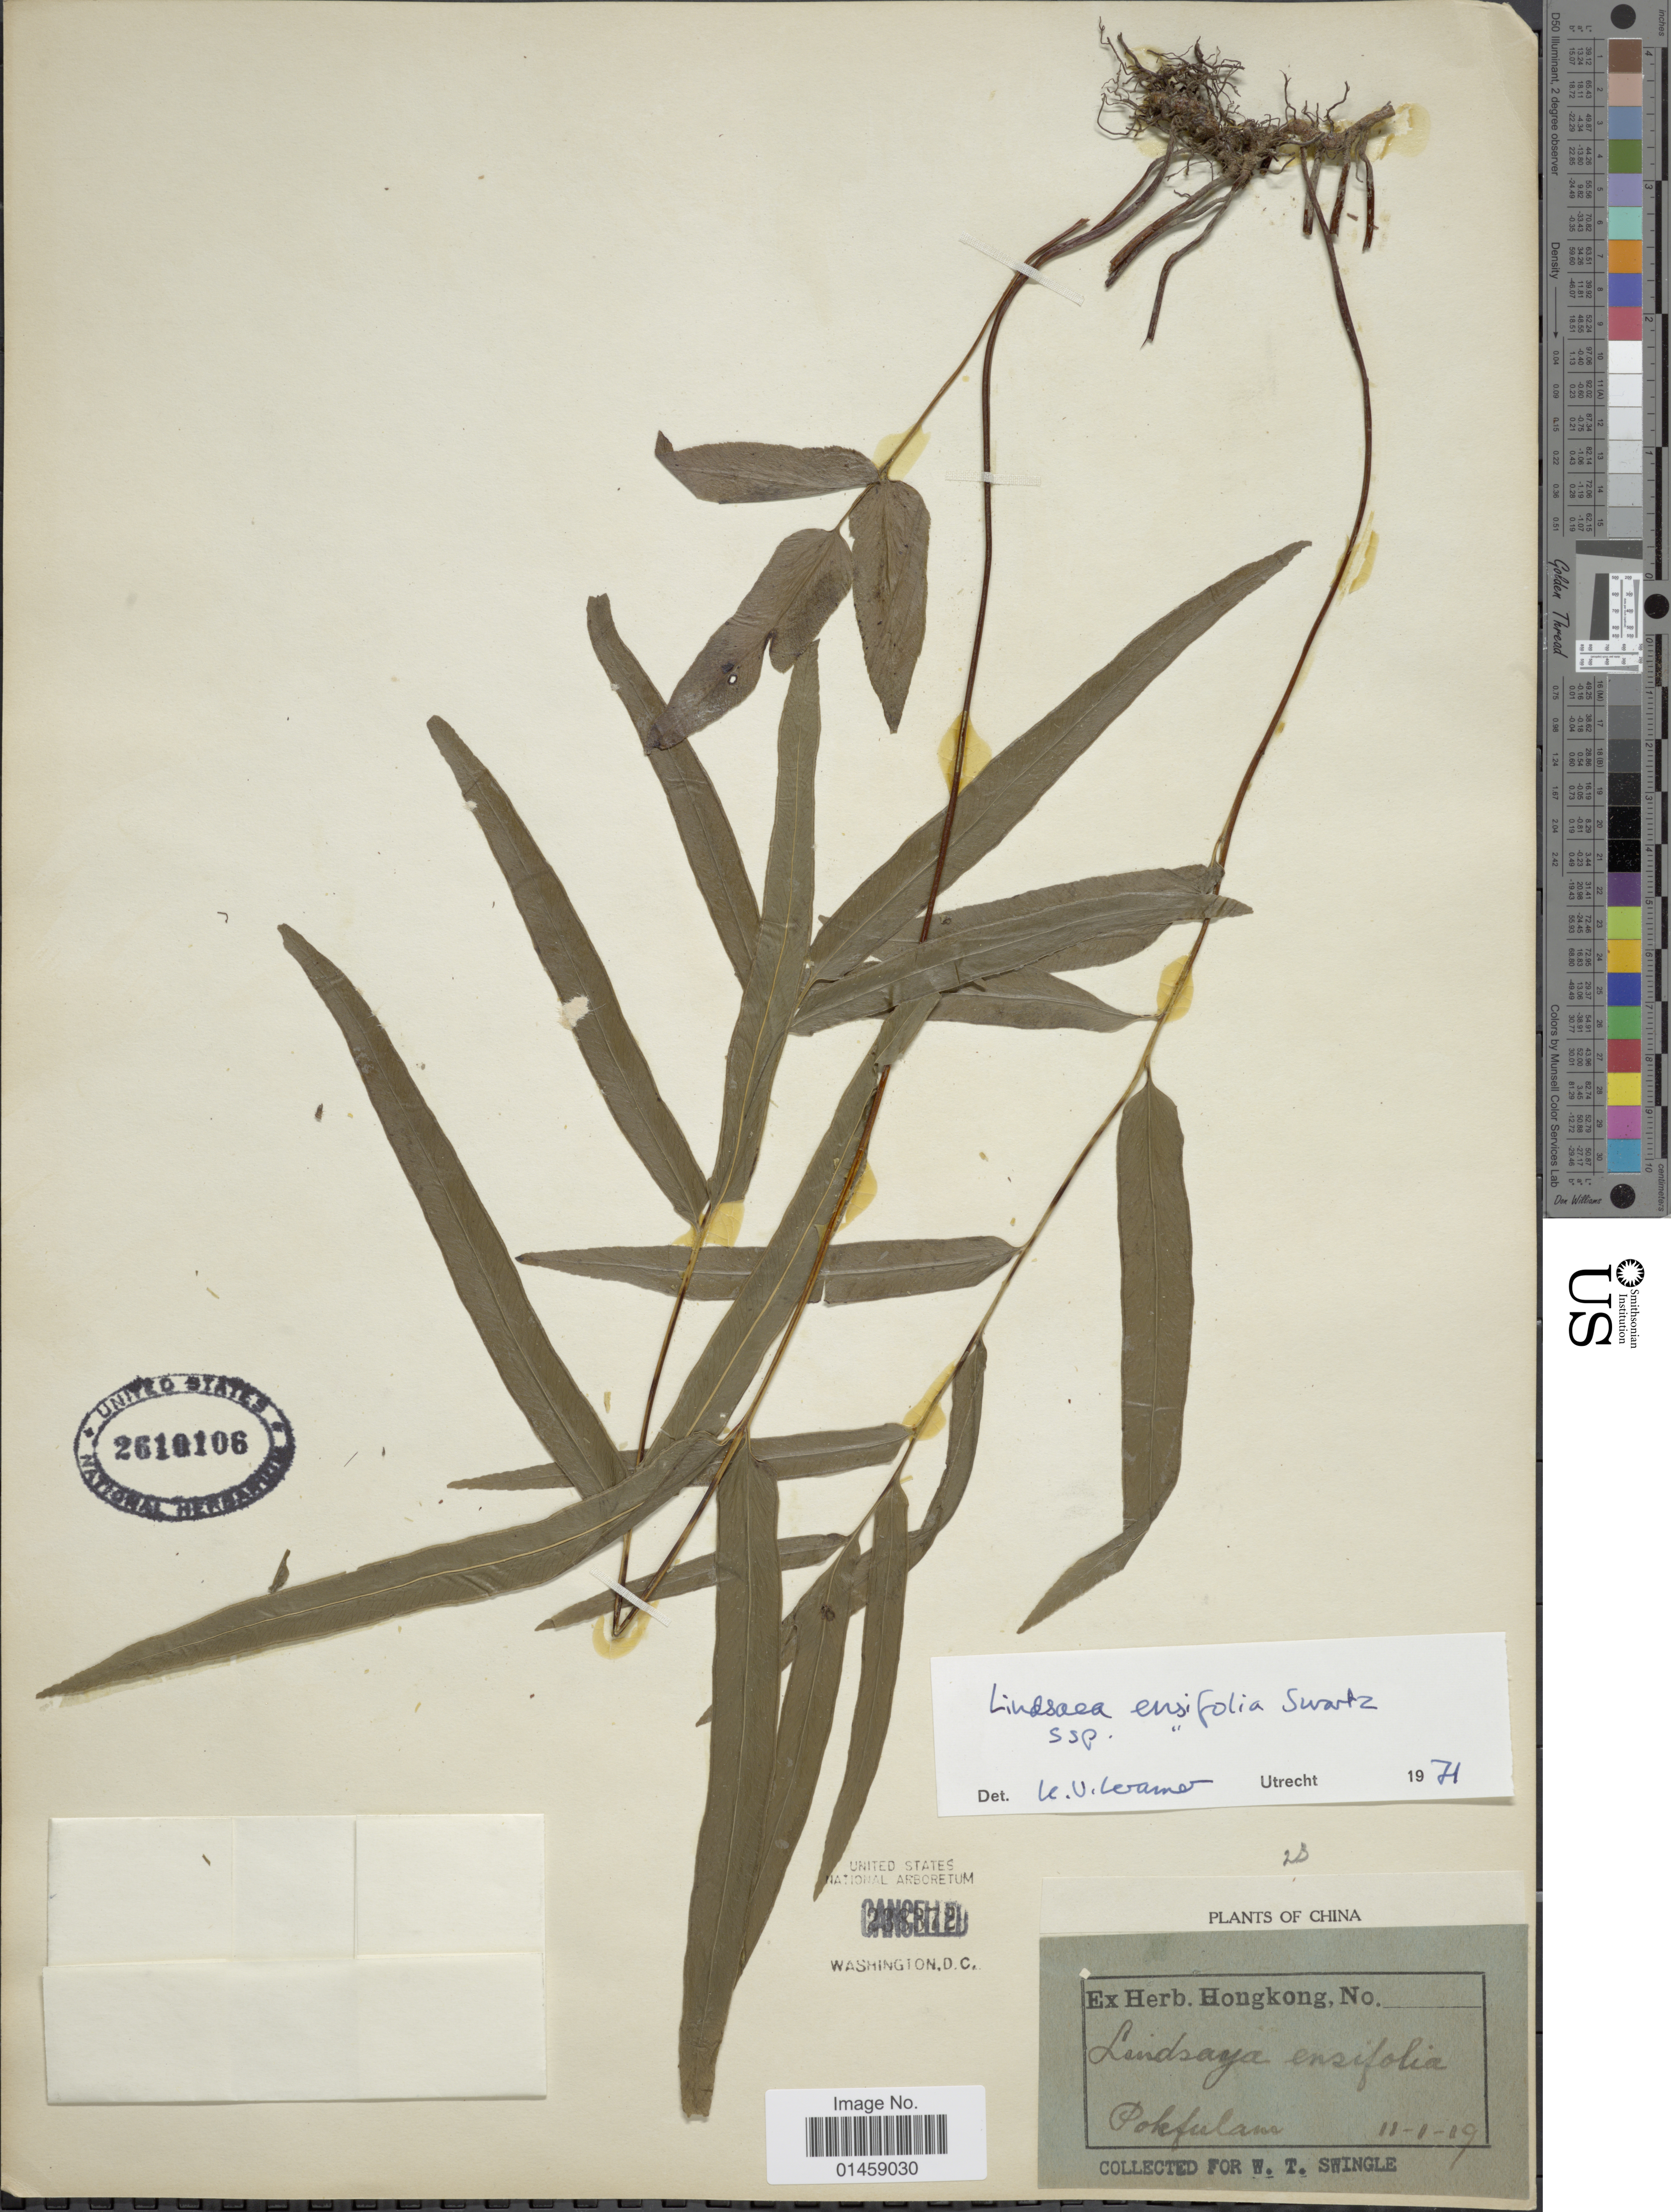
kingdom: Plantae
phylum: Tracheophyta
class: Polypodiopsida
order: Polypodiales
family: Lindsaeaceae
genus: Lindsaea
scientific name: Lindsaea ensifolia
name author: Sw.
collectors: W. T. Swingle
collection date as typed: Transcribed d/m/y: 11/1/19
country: China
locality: Pokfulana. [interpreted]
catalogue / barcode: US 2610106